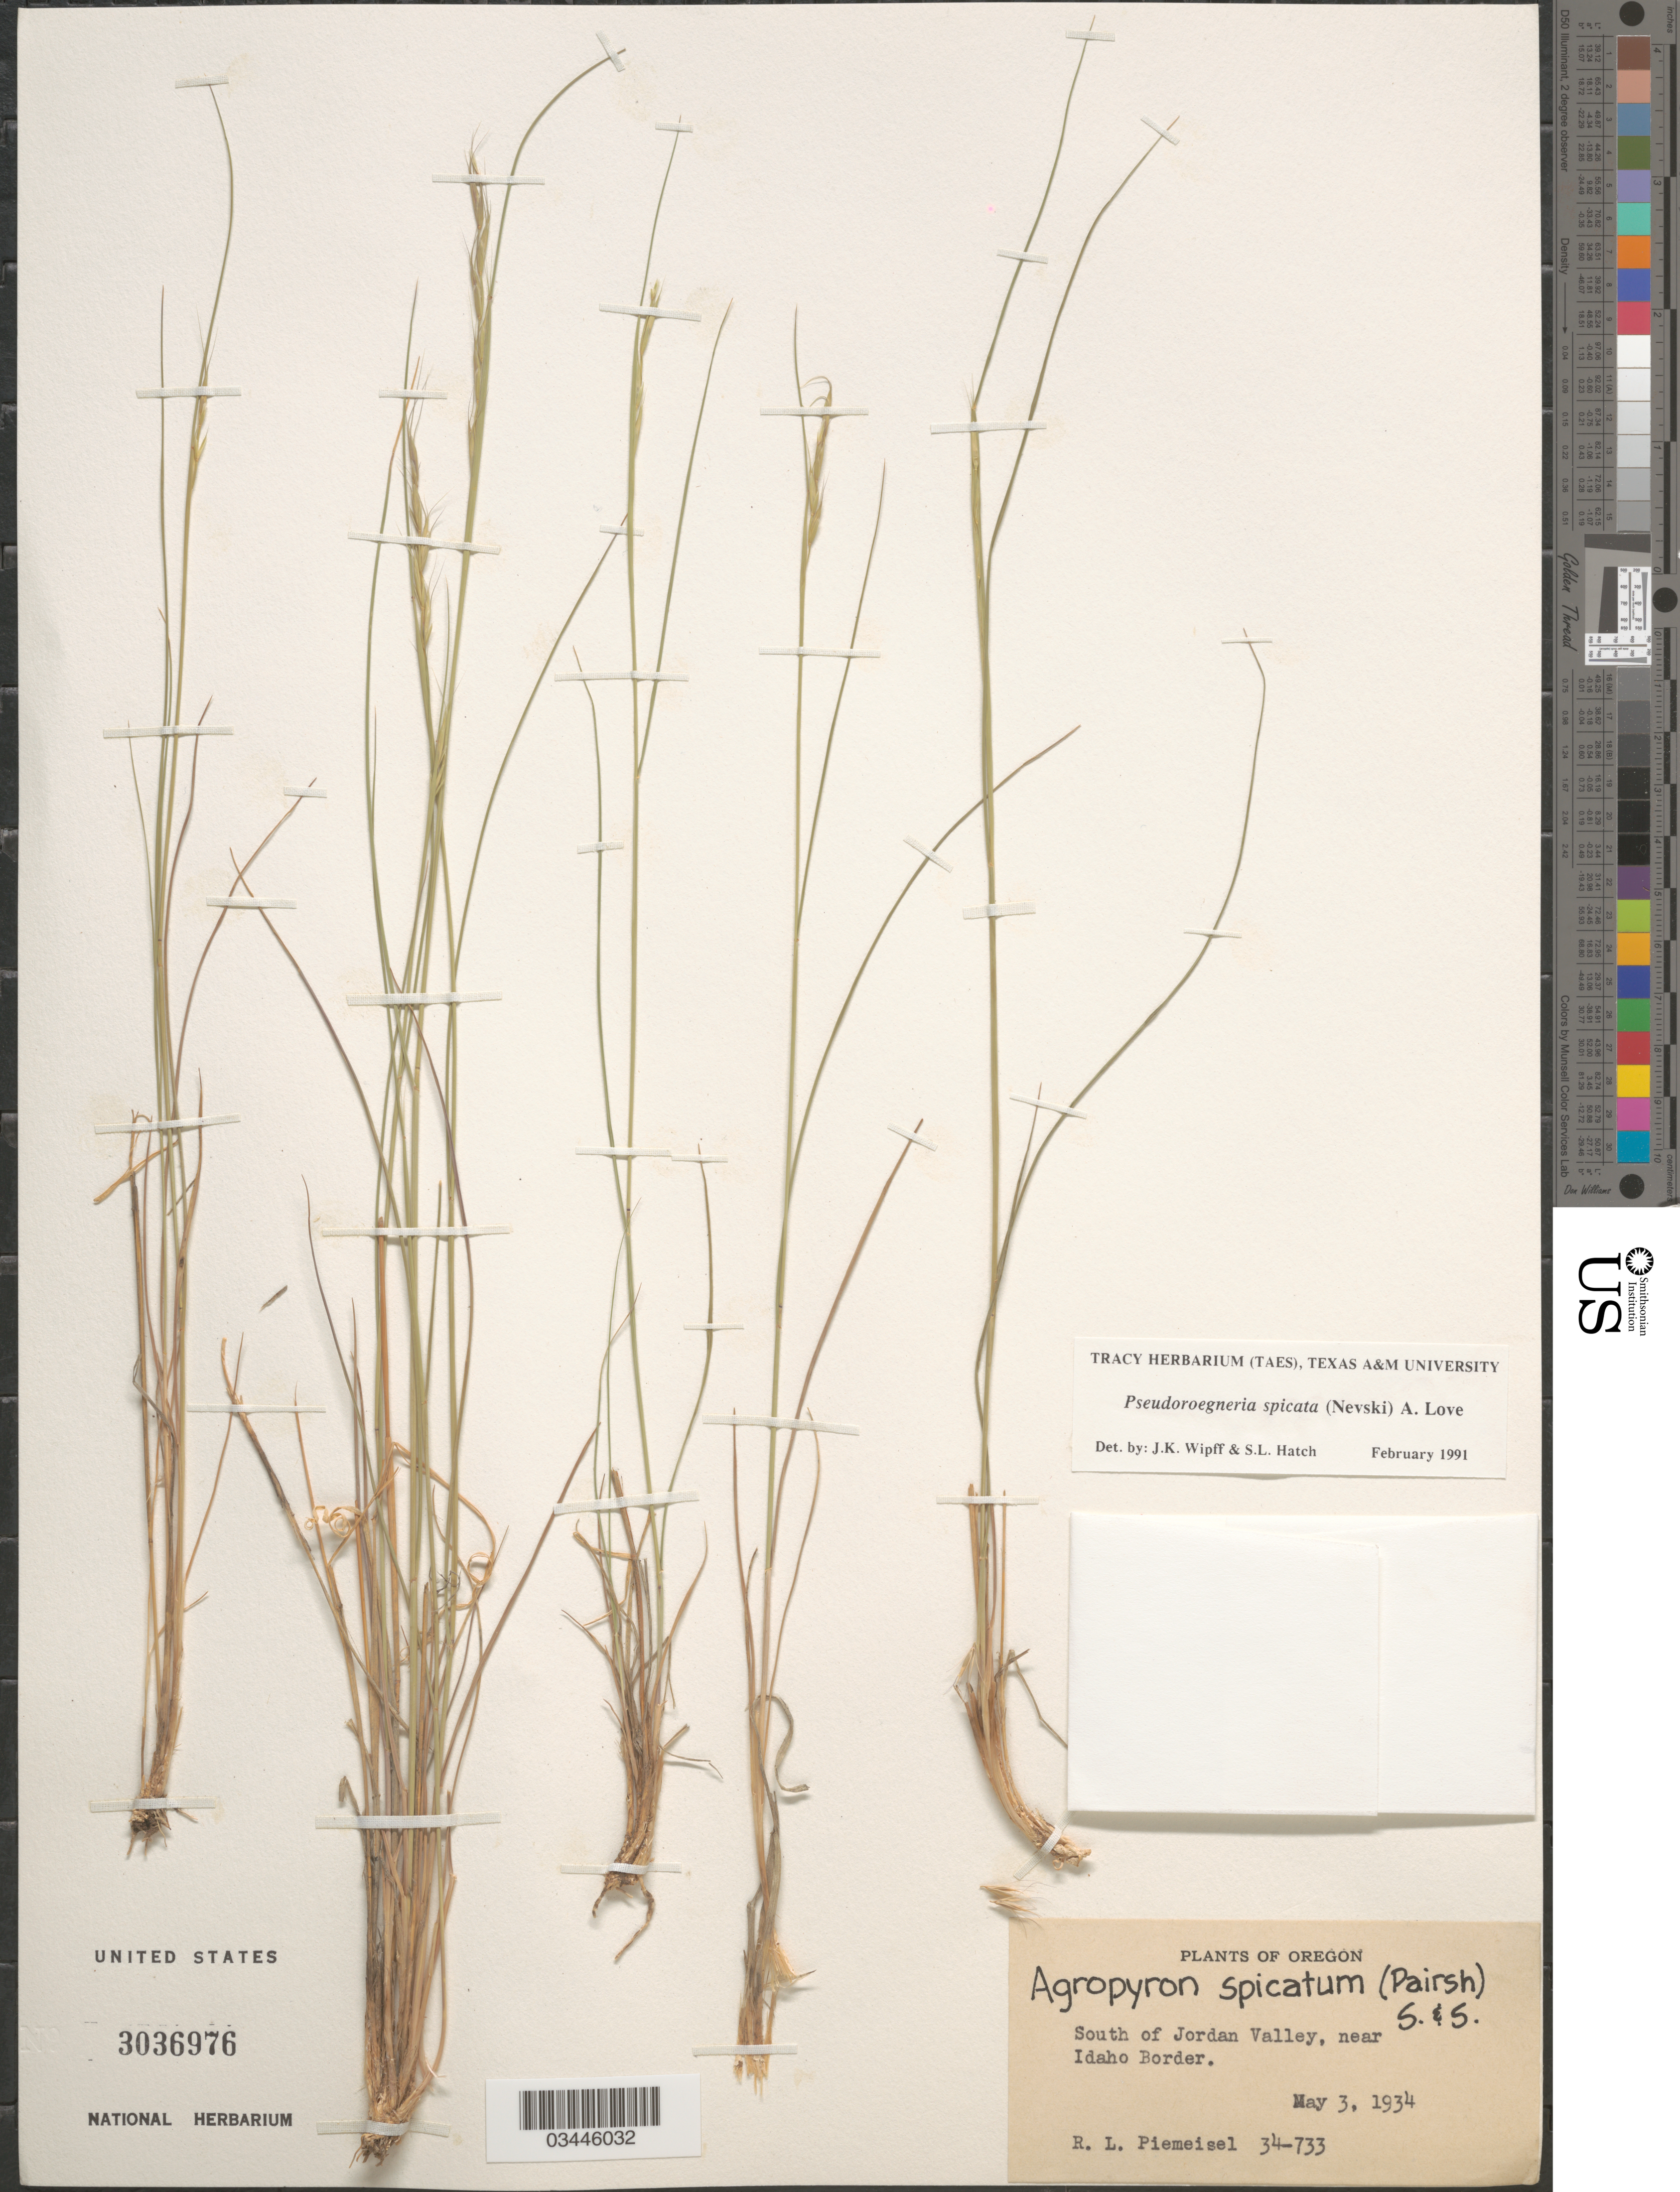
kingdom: Plantae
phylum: Tracheophyta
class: Liliopsida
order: Poales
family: Poaceae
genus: Pseudoroegneria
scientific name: Pseudoroegneria spicata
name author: (Pursh) Á. Löve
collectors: R. L. Piemeisel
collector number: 34-733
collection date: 1934-05-03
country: United States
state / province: Oregon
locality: South of Jordan Valley, near Idaho Border.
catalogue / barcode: US 3036976